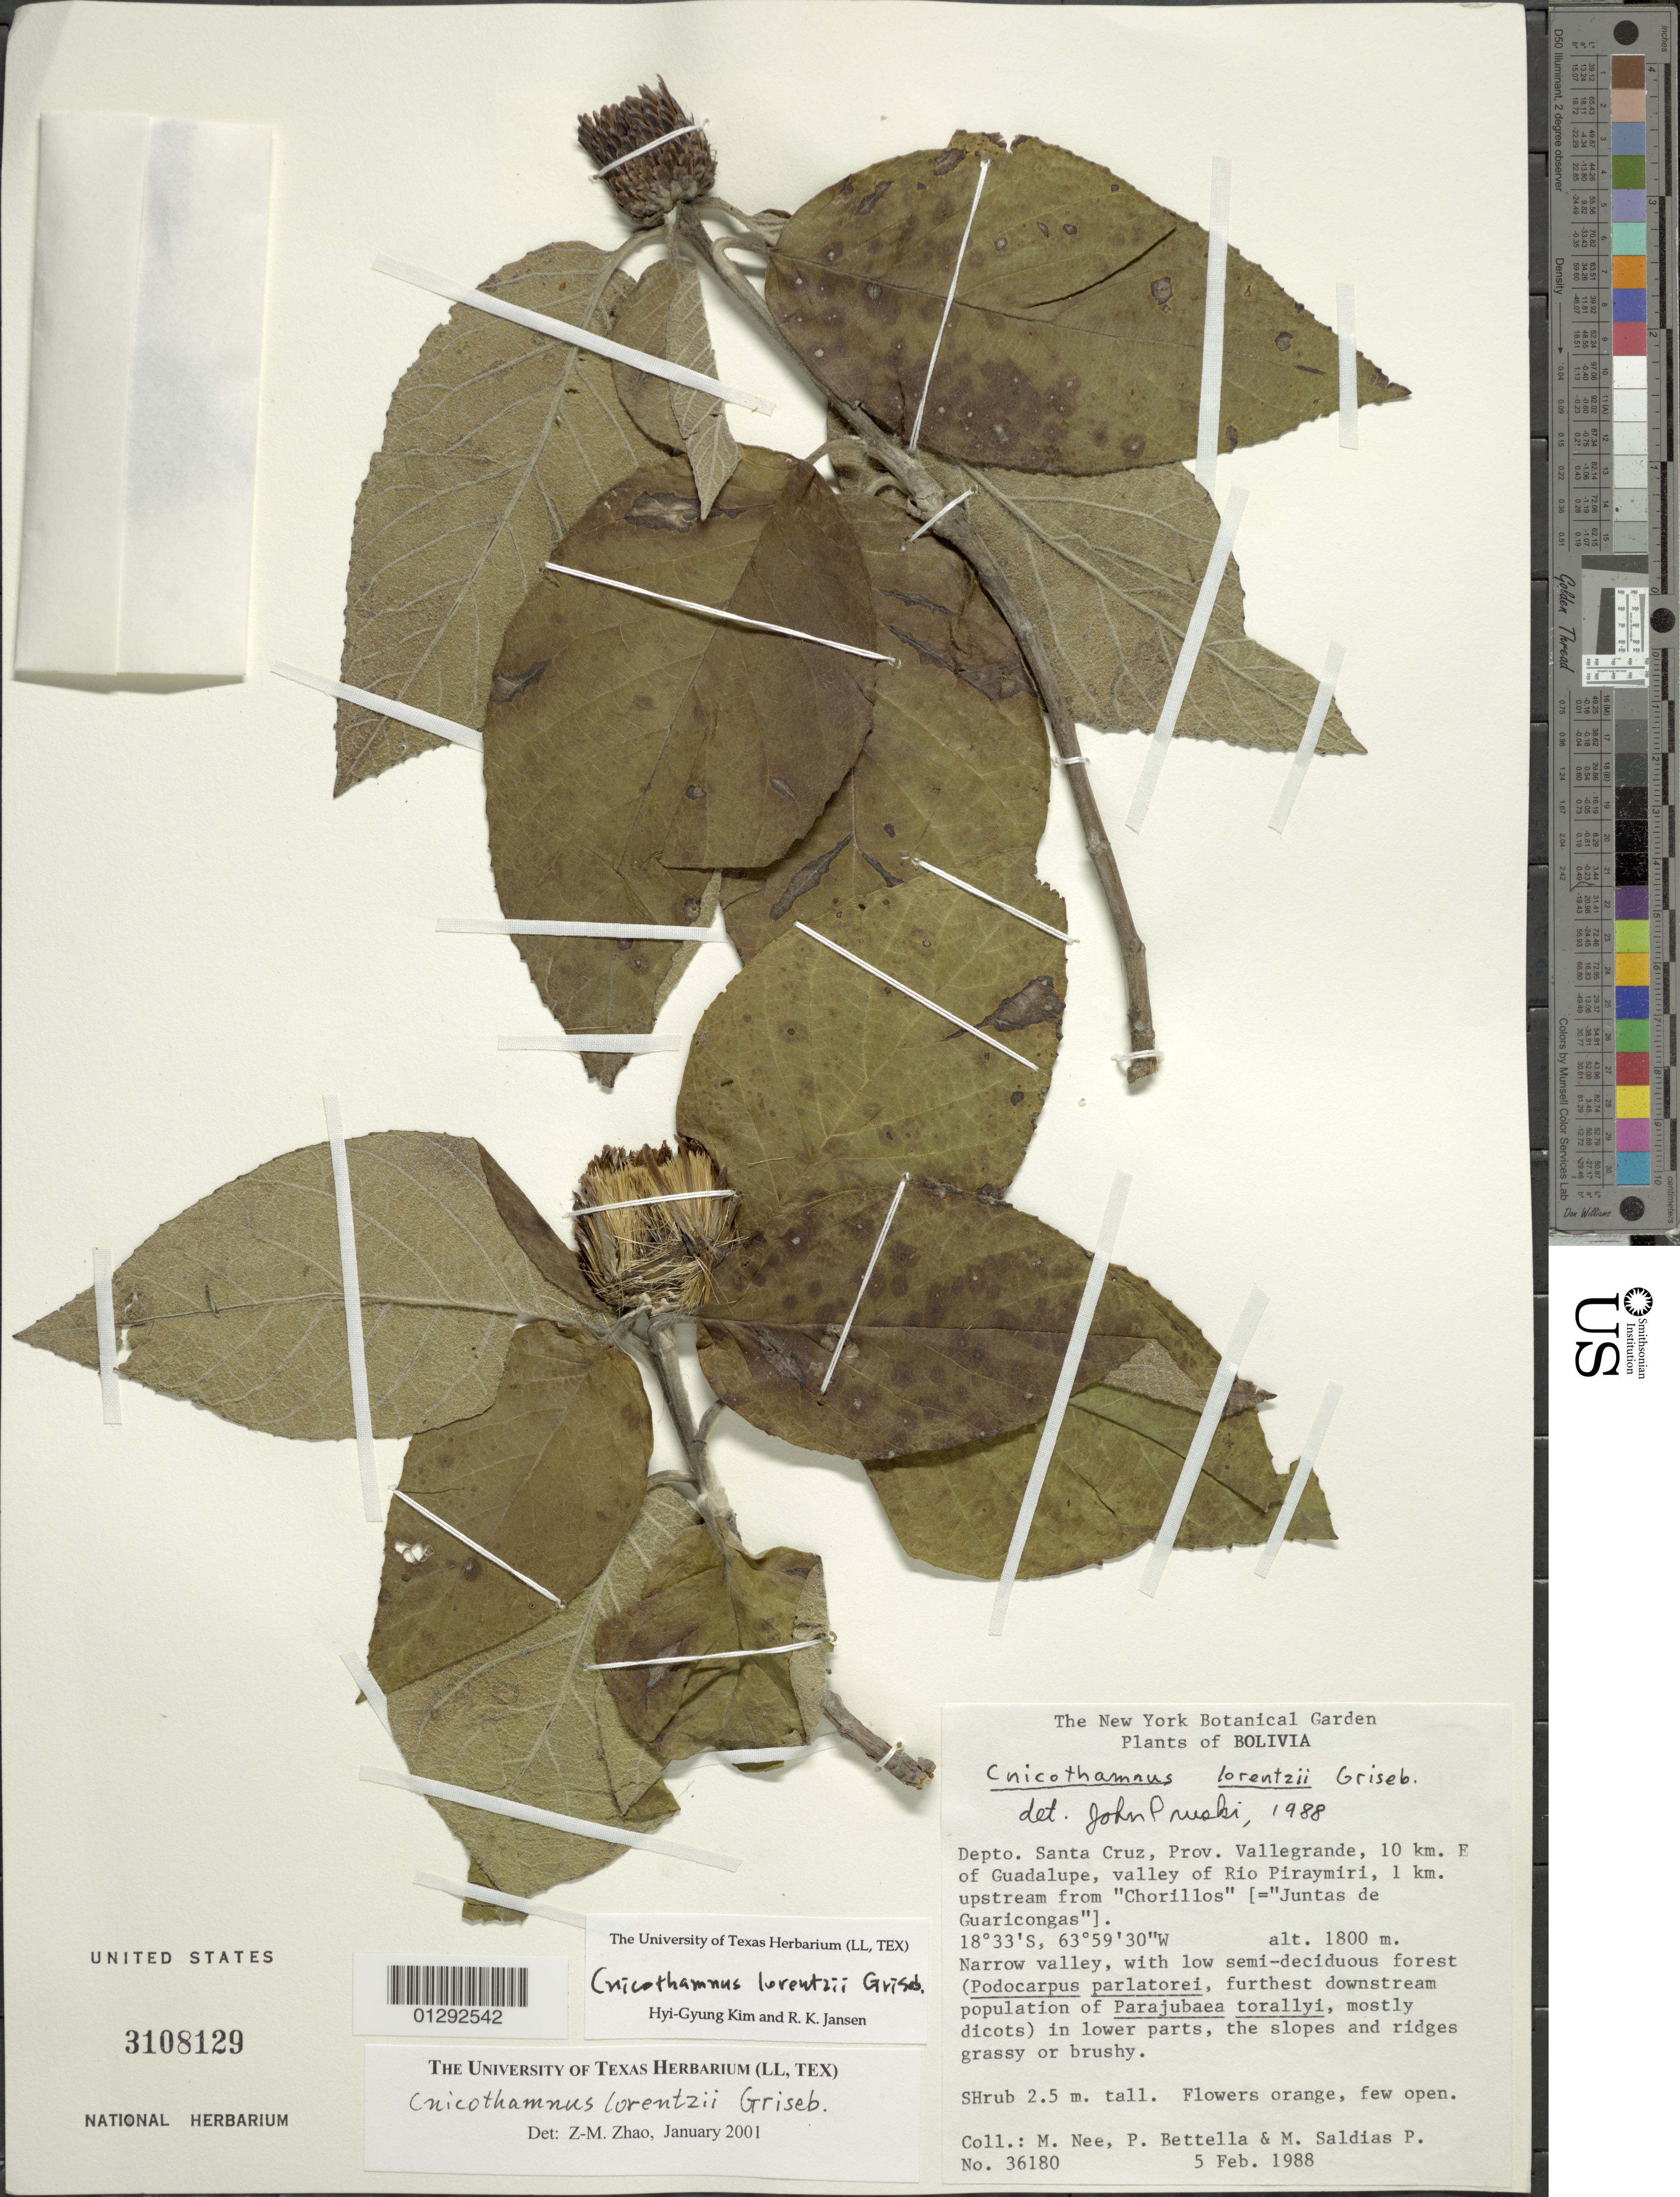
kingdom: Plantae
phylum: Tracheophyta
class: Magnoliopsida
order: Asterales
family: Asteraceae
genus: Cnicothamnus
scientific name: Cnicothamnus lorentzii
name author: Griseb.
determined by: Zhao, Z. M.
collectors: M. Nee & M. Saldias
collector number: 36180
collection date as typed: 5 Feb 1988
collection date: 1988-02-05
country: Bolivia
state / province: Santa Cruz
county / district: Vallegrande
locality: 6 km (by air) e of Guadalupe.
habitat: narrow valley, with low semi-deciduous forest in lower parts, the slopes and ridges grassy or brushy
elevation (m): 2450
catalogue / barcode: US 3018129